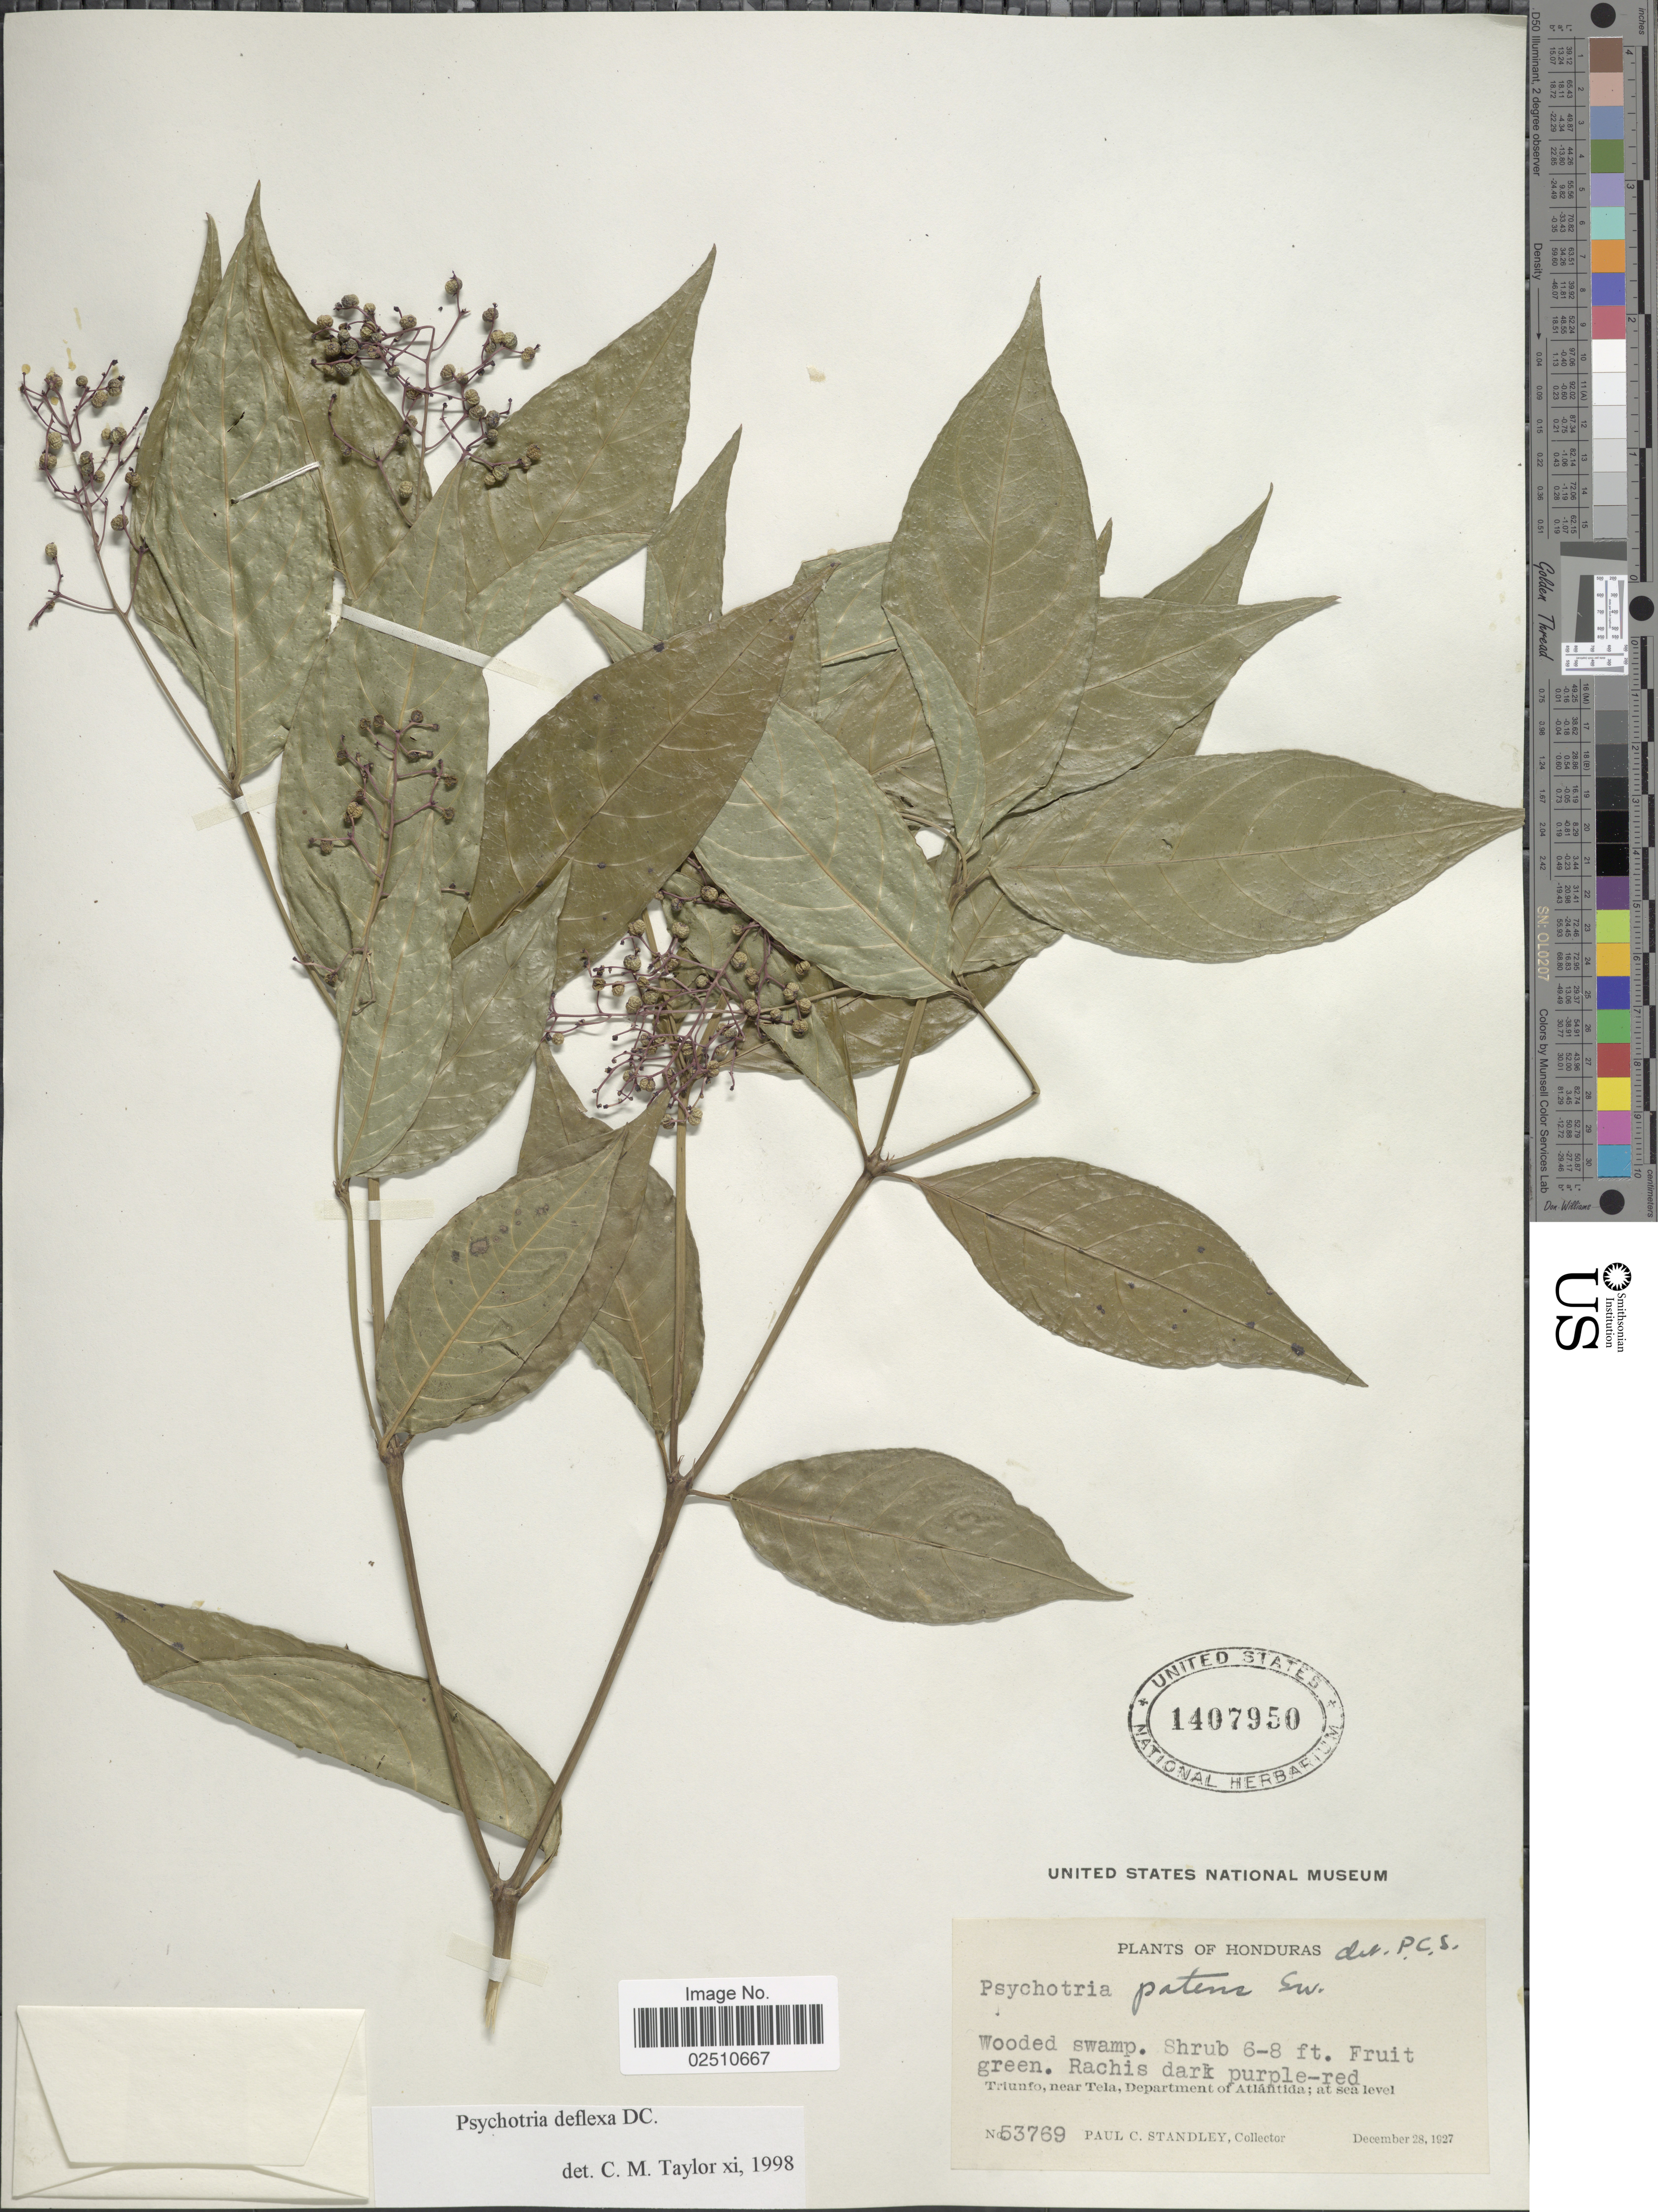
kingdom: Plantae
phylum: Tracheophyta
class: Magnoliopsida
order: Gentianales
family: Rubiaceae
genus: Psychotria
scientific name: Psychotria deflexa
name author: DC.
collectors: P. C. Standley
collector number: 53769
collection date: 1927-12-28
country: Honduras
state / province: Atlántida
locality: Triunfo, near Tela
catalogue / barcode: US 1407950